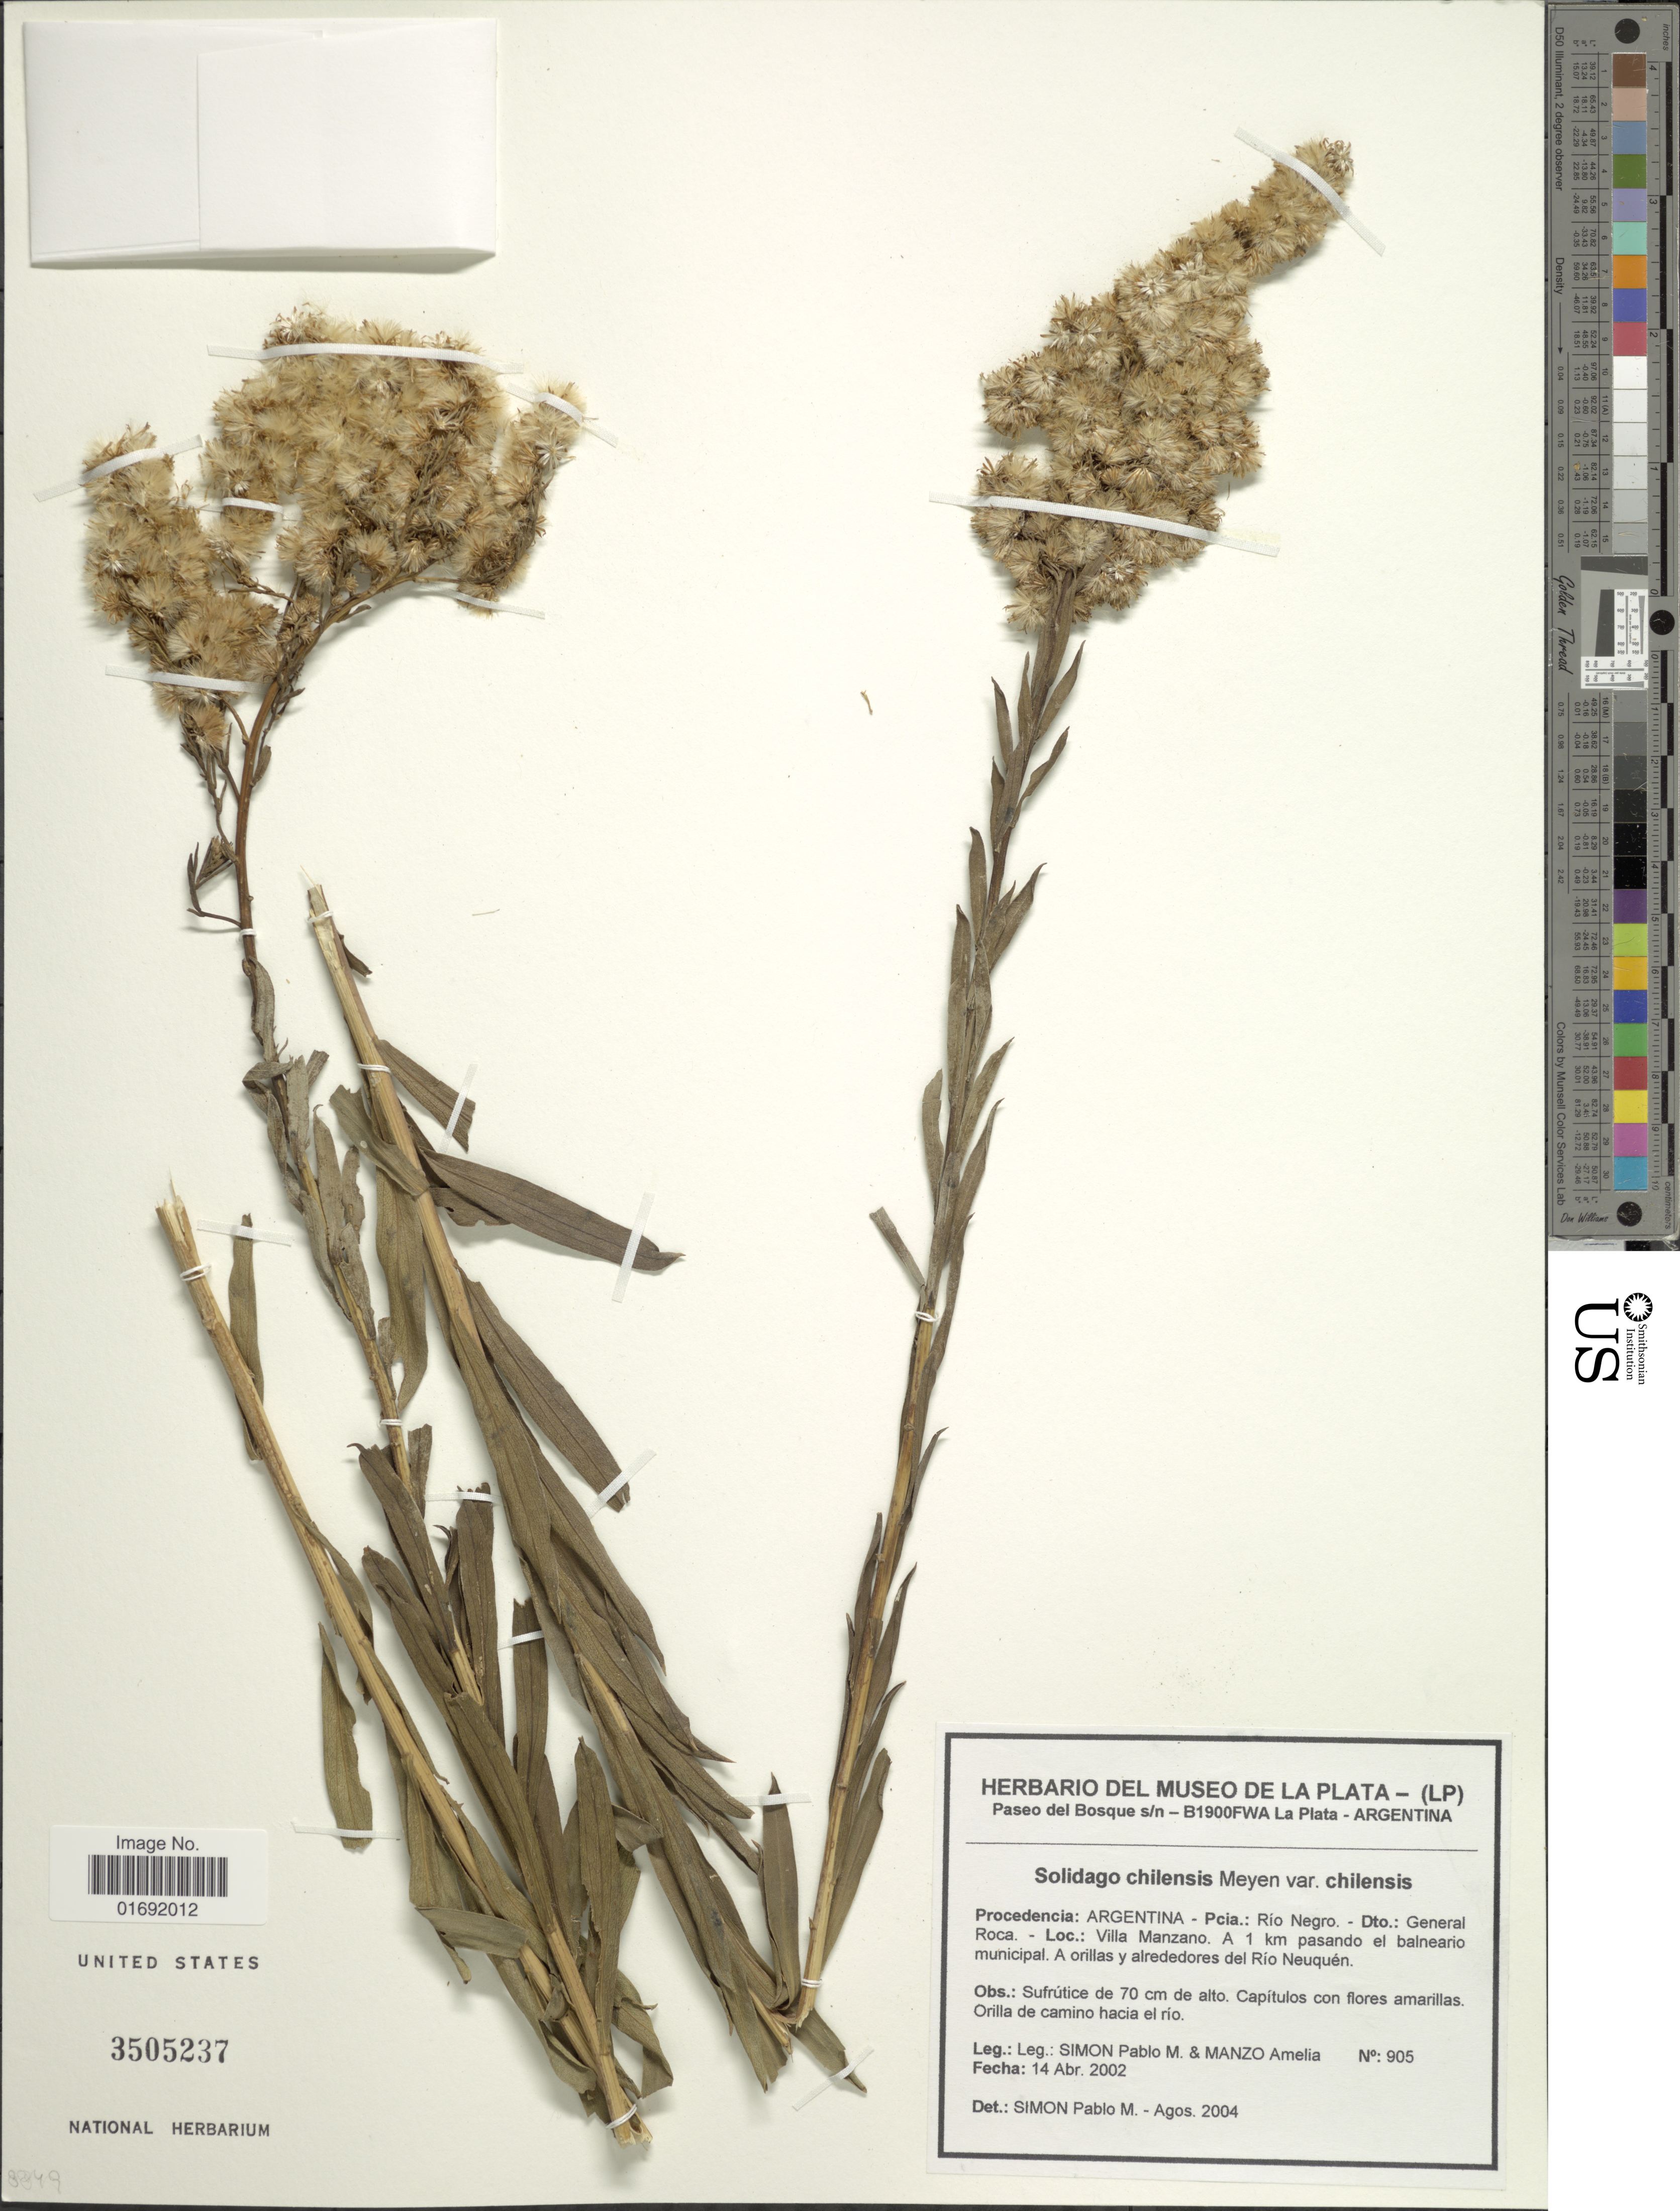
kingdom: Plantae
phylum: Tracheophyta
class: Magnoliopsida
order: Asterales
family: Asteraceae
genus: Solidago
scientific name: Solidago chilensis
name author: Meyen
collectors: P. M. Simón & M. Amelia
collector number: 905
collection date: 2002-04-14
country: Argentina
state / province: Rio Negro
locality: Dto. General Roca, Villa Manzano, a 1 km pasando el balneario municipal, a orillas y alrededores del Rio Neuquen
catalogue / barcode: US 3505237